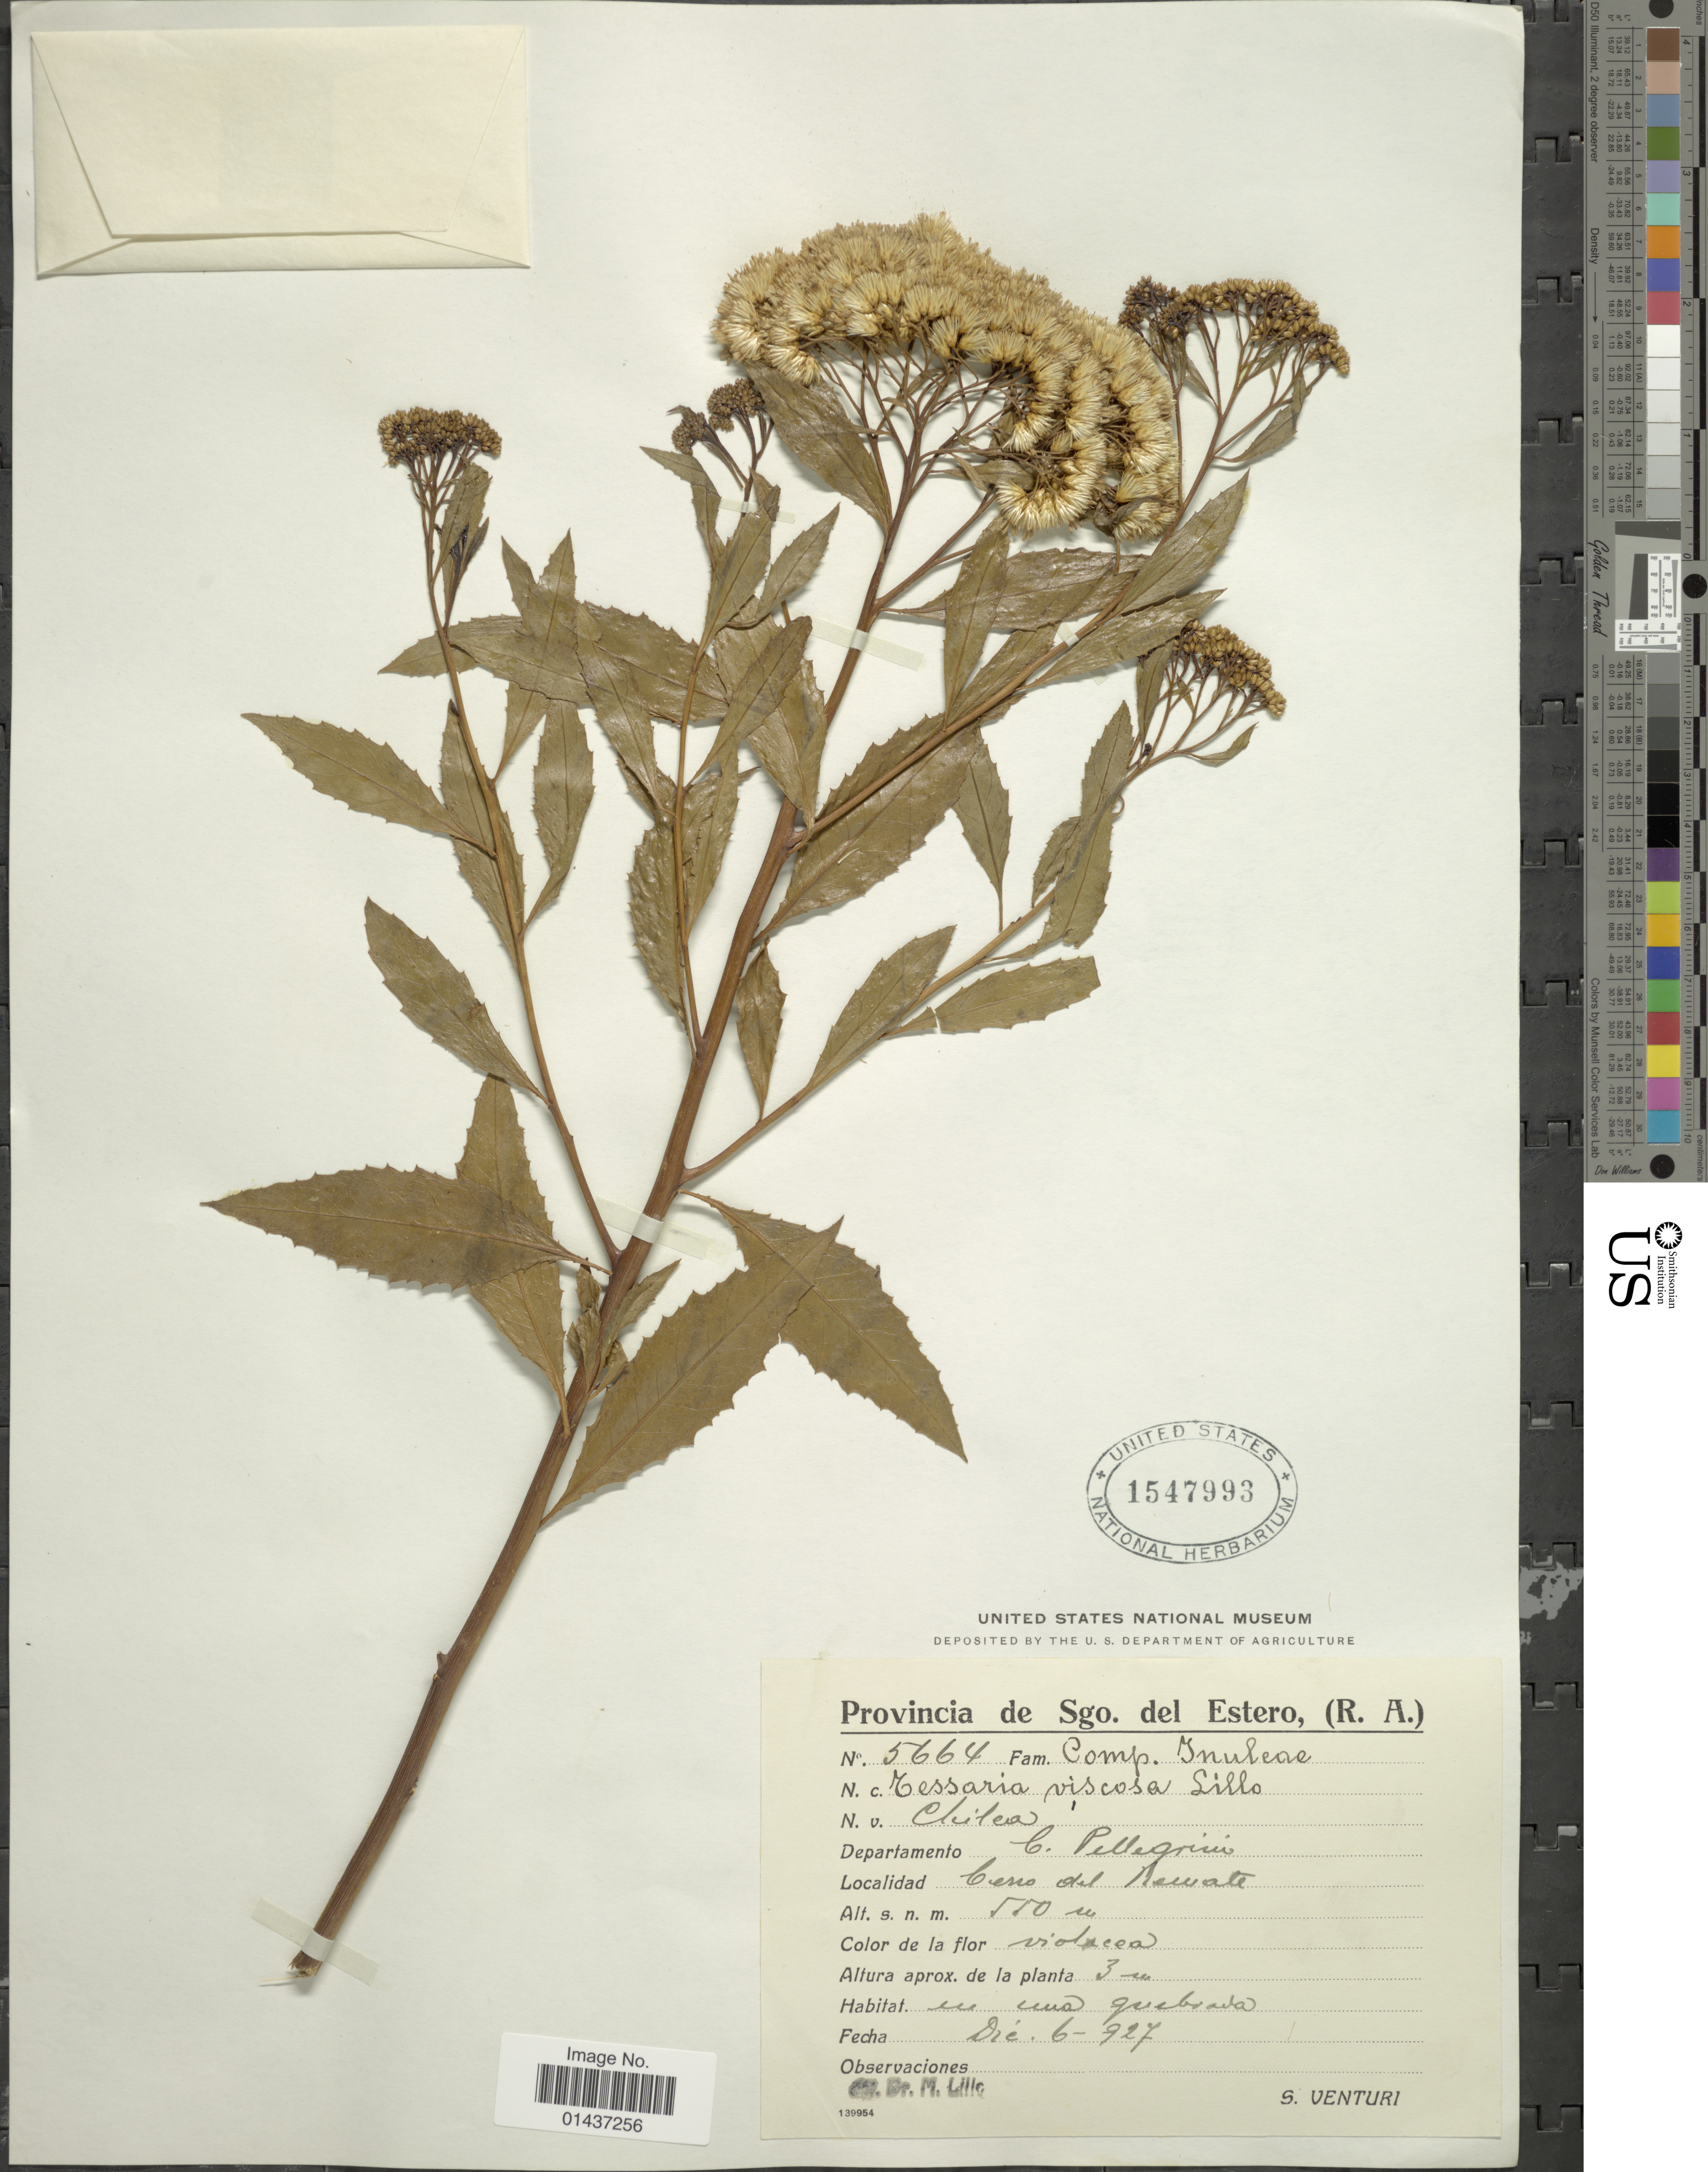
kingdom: Plantae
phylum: Tracheophyta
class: Magnoliopsida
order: Asterales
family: Asteraceae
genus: Tessaria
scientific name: Tessaria dodoneifolia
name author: (Hook. & Arn.) Cabrera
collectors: S. Venturi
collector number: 5664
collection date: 1927-12-06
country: Argentina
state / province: Santiago del Estero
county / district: Pellegrini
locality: Cerro del Remate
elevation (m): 550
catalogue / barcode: US 1547993